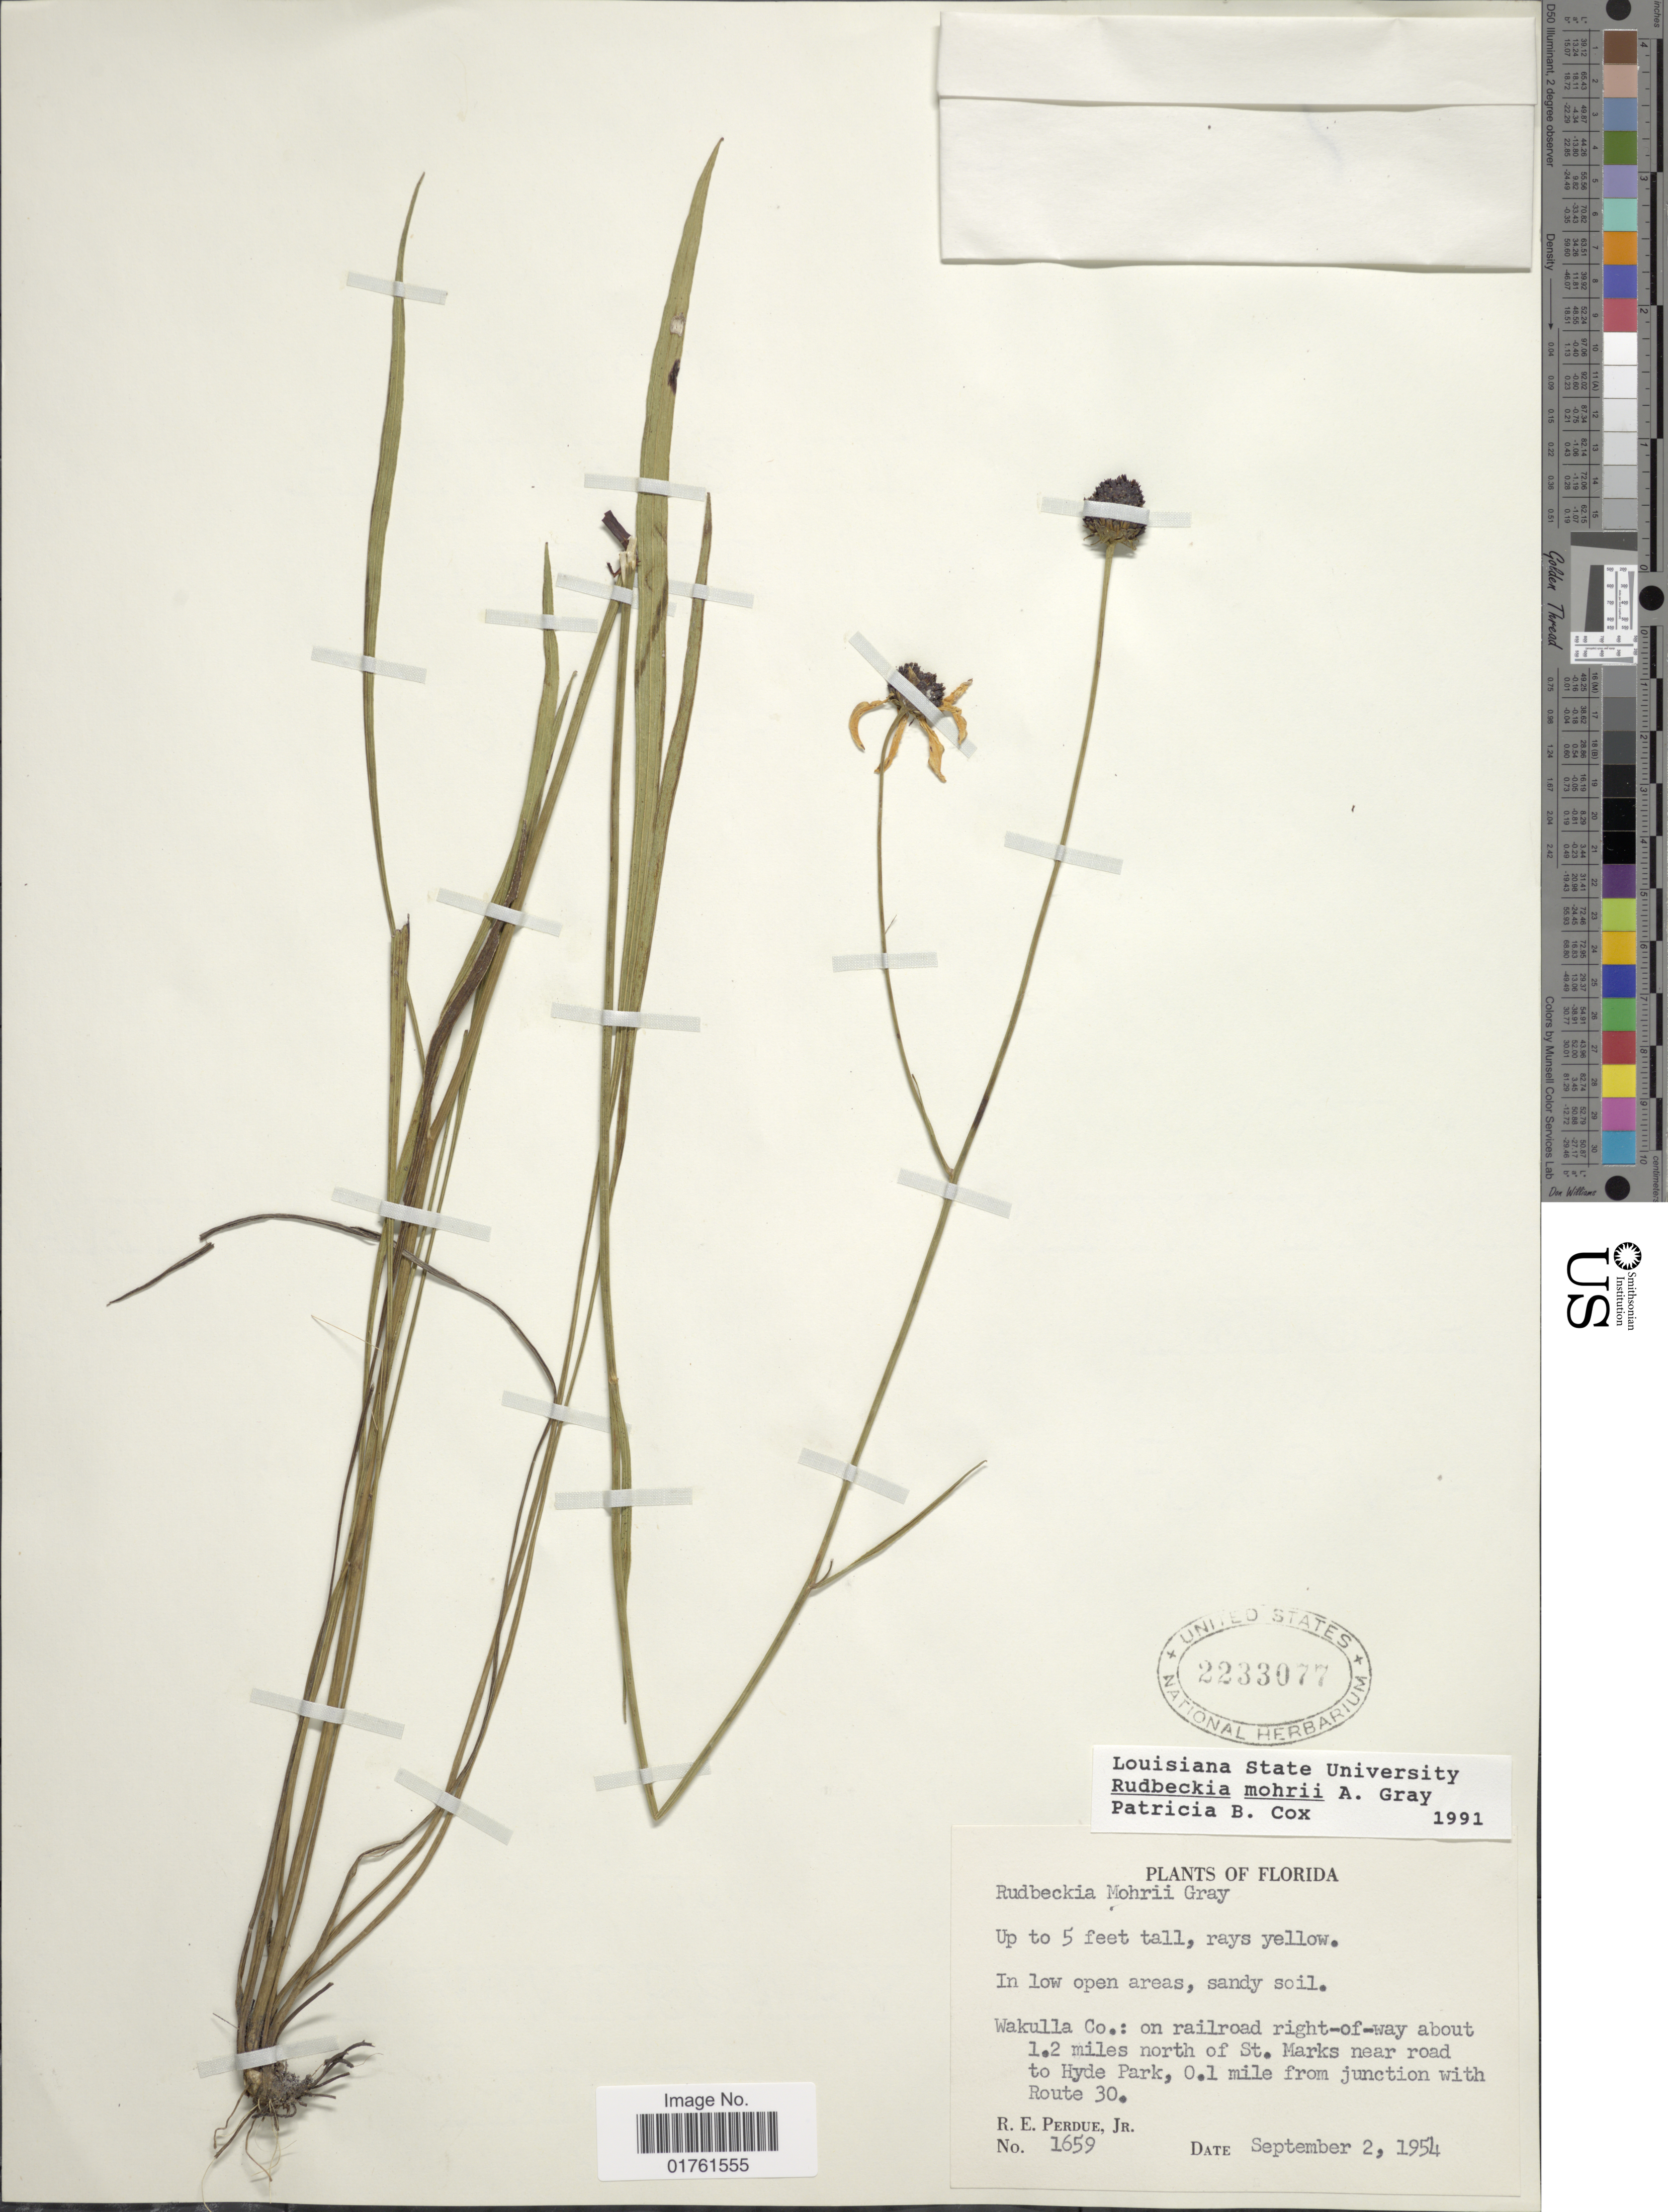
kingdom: Plantae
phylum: Tracheophyta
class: Magnoliopsida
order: Asterales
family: Asteraceae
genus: Rudbeckia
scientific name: Rudbeckia mohri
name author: A. Gray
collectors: R. E. Perdue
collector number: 1659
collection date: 1954-09-02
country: United States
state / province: Florida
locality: Wakulla Co: on railroad right-of-way about 1.2 miles north of St Marks near road to Hyde Park, 0.1 mile from junction with Route 30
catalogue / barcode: US 2233077